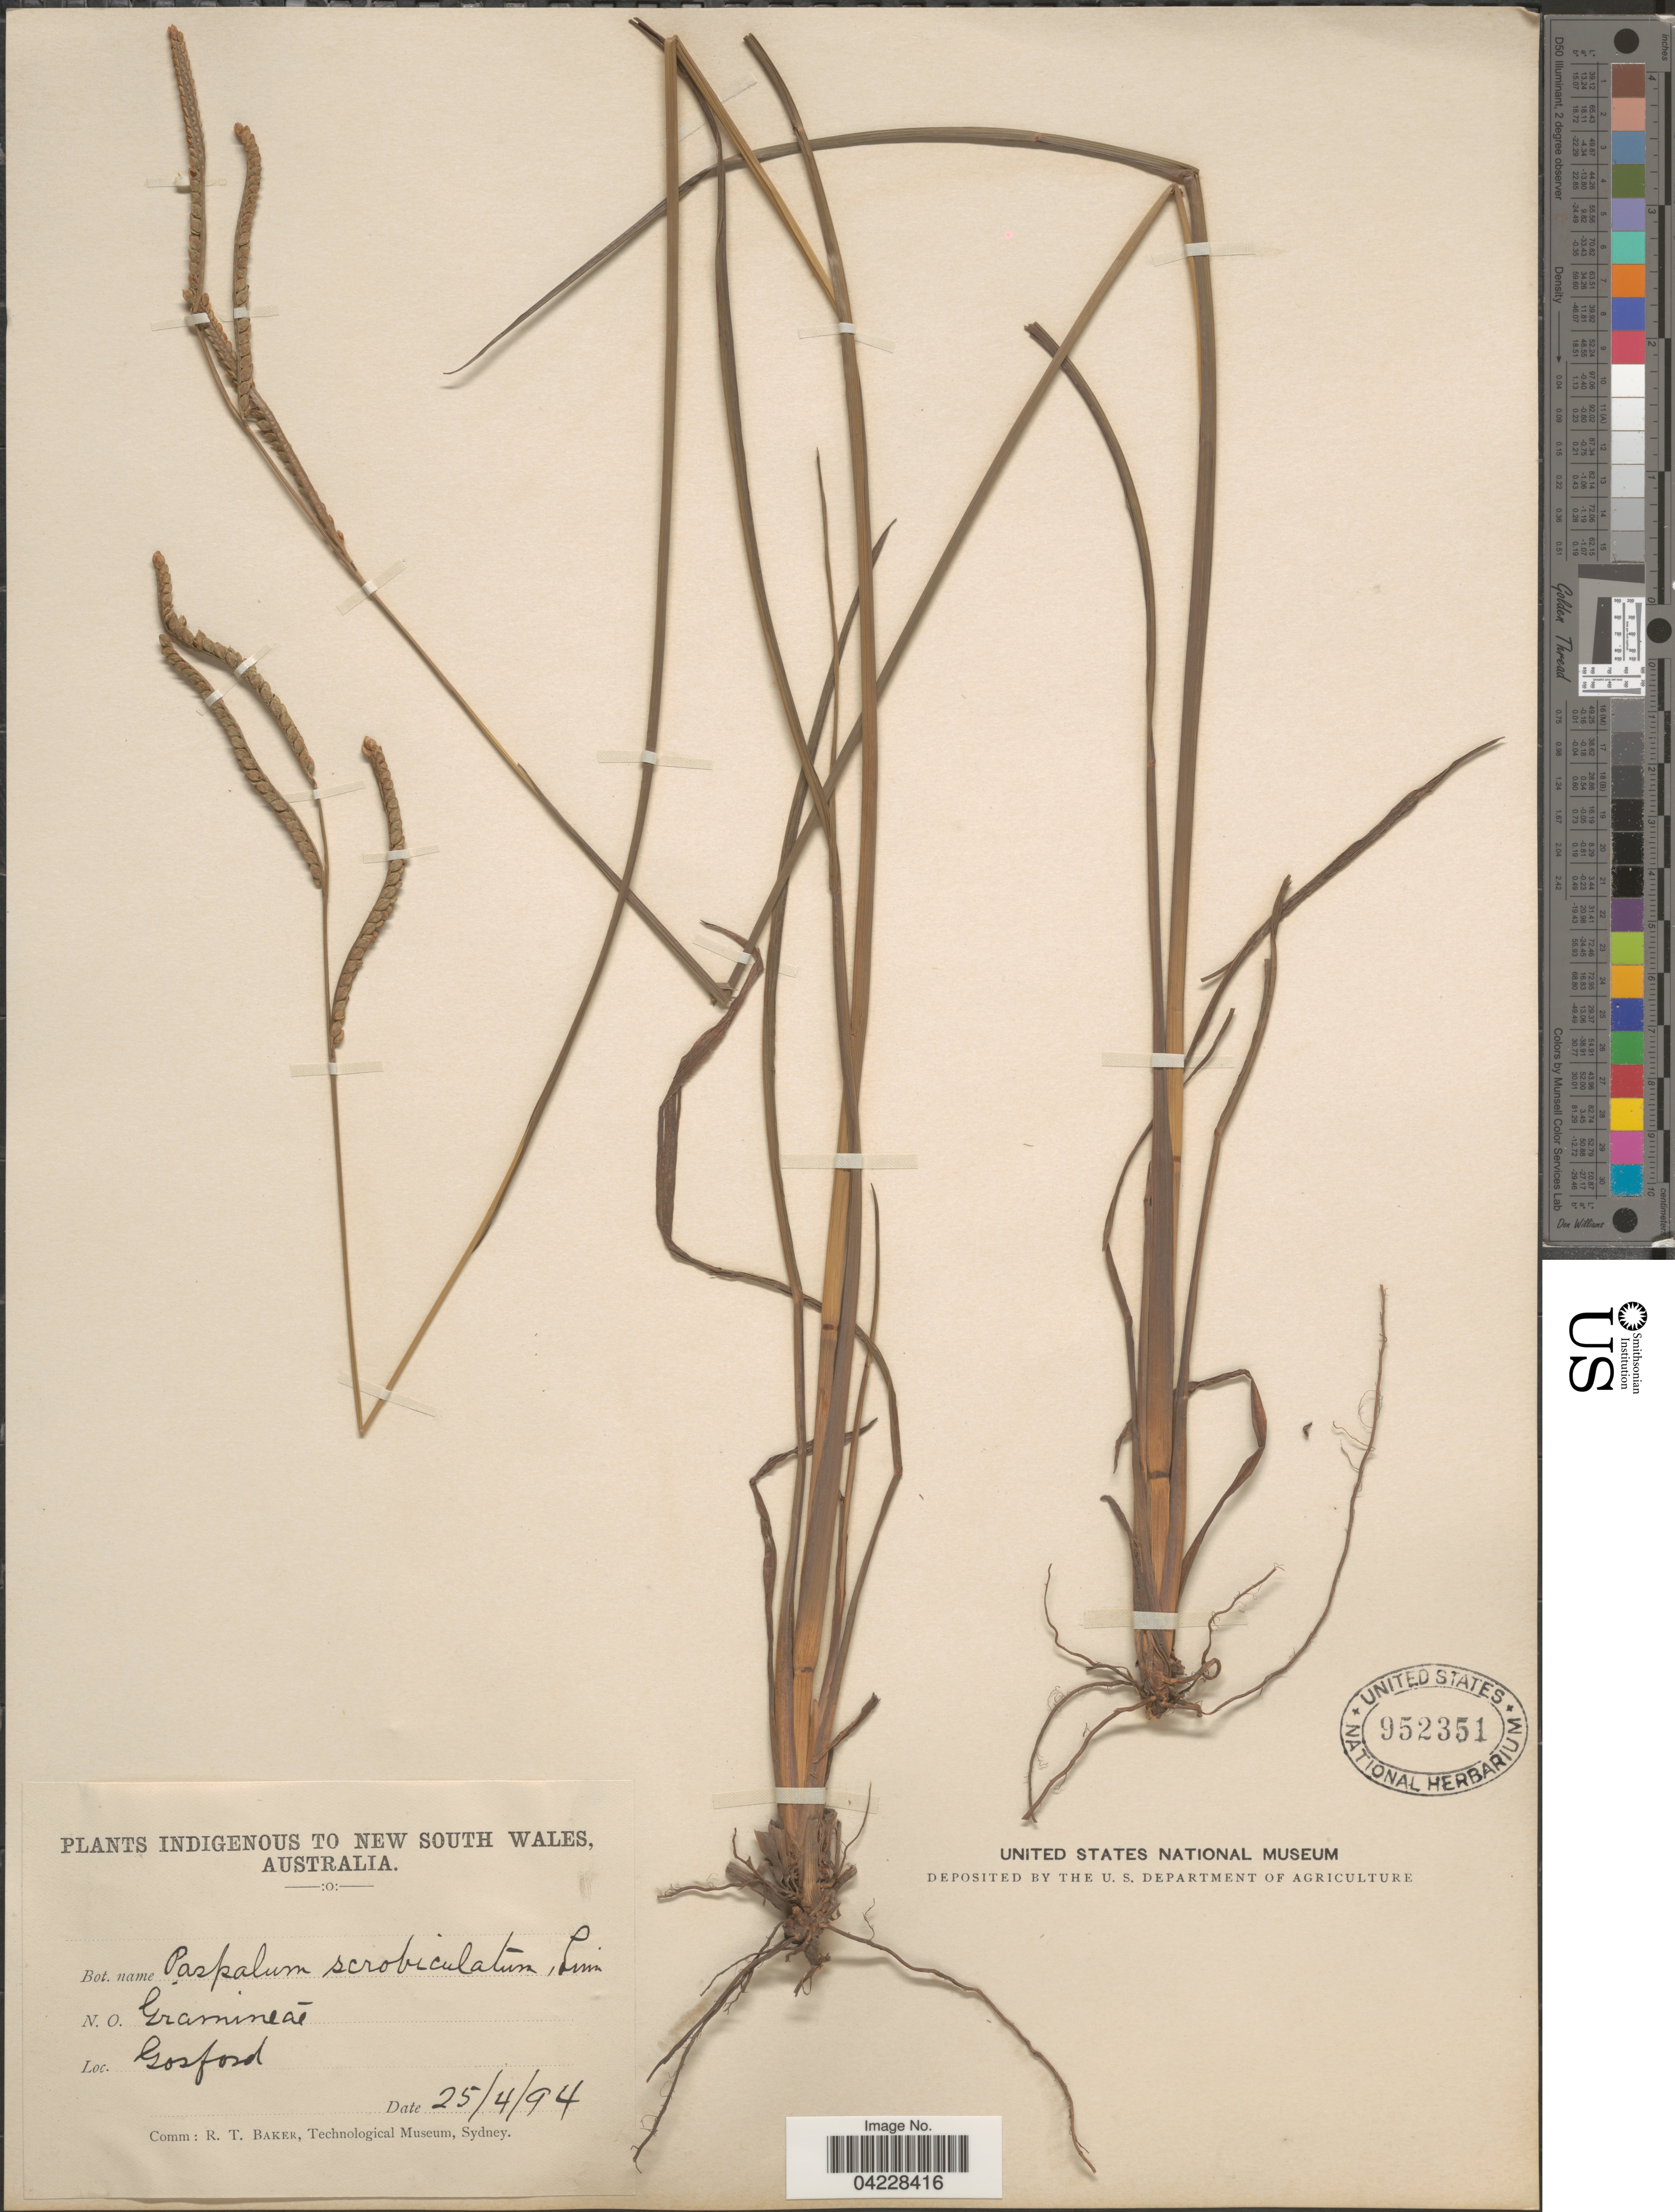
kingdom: Plantae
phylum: Tracheophyta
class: Liliopsida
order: Poales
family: Poaceae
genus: Paspalum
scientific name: Paspalum scrobiculatum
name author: L.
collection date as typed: Transcribed d/m/y: 25/4/94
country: Australia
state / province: New South Wales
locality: Gosford.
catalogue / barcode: US 952351